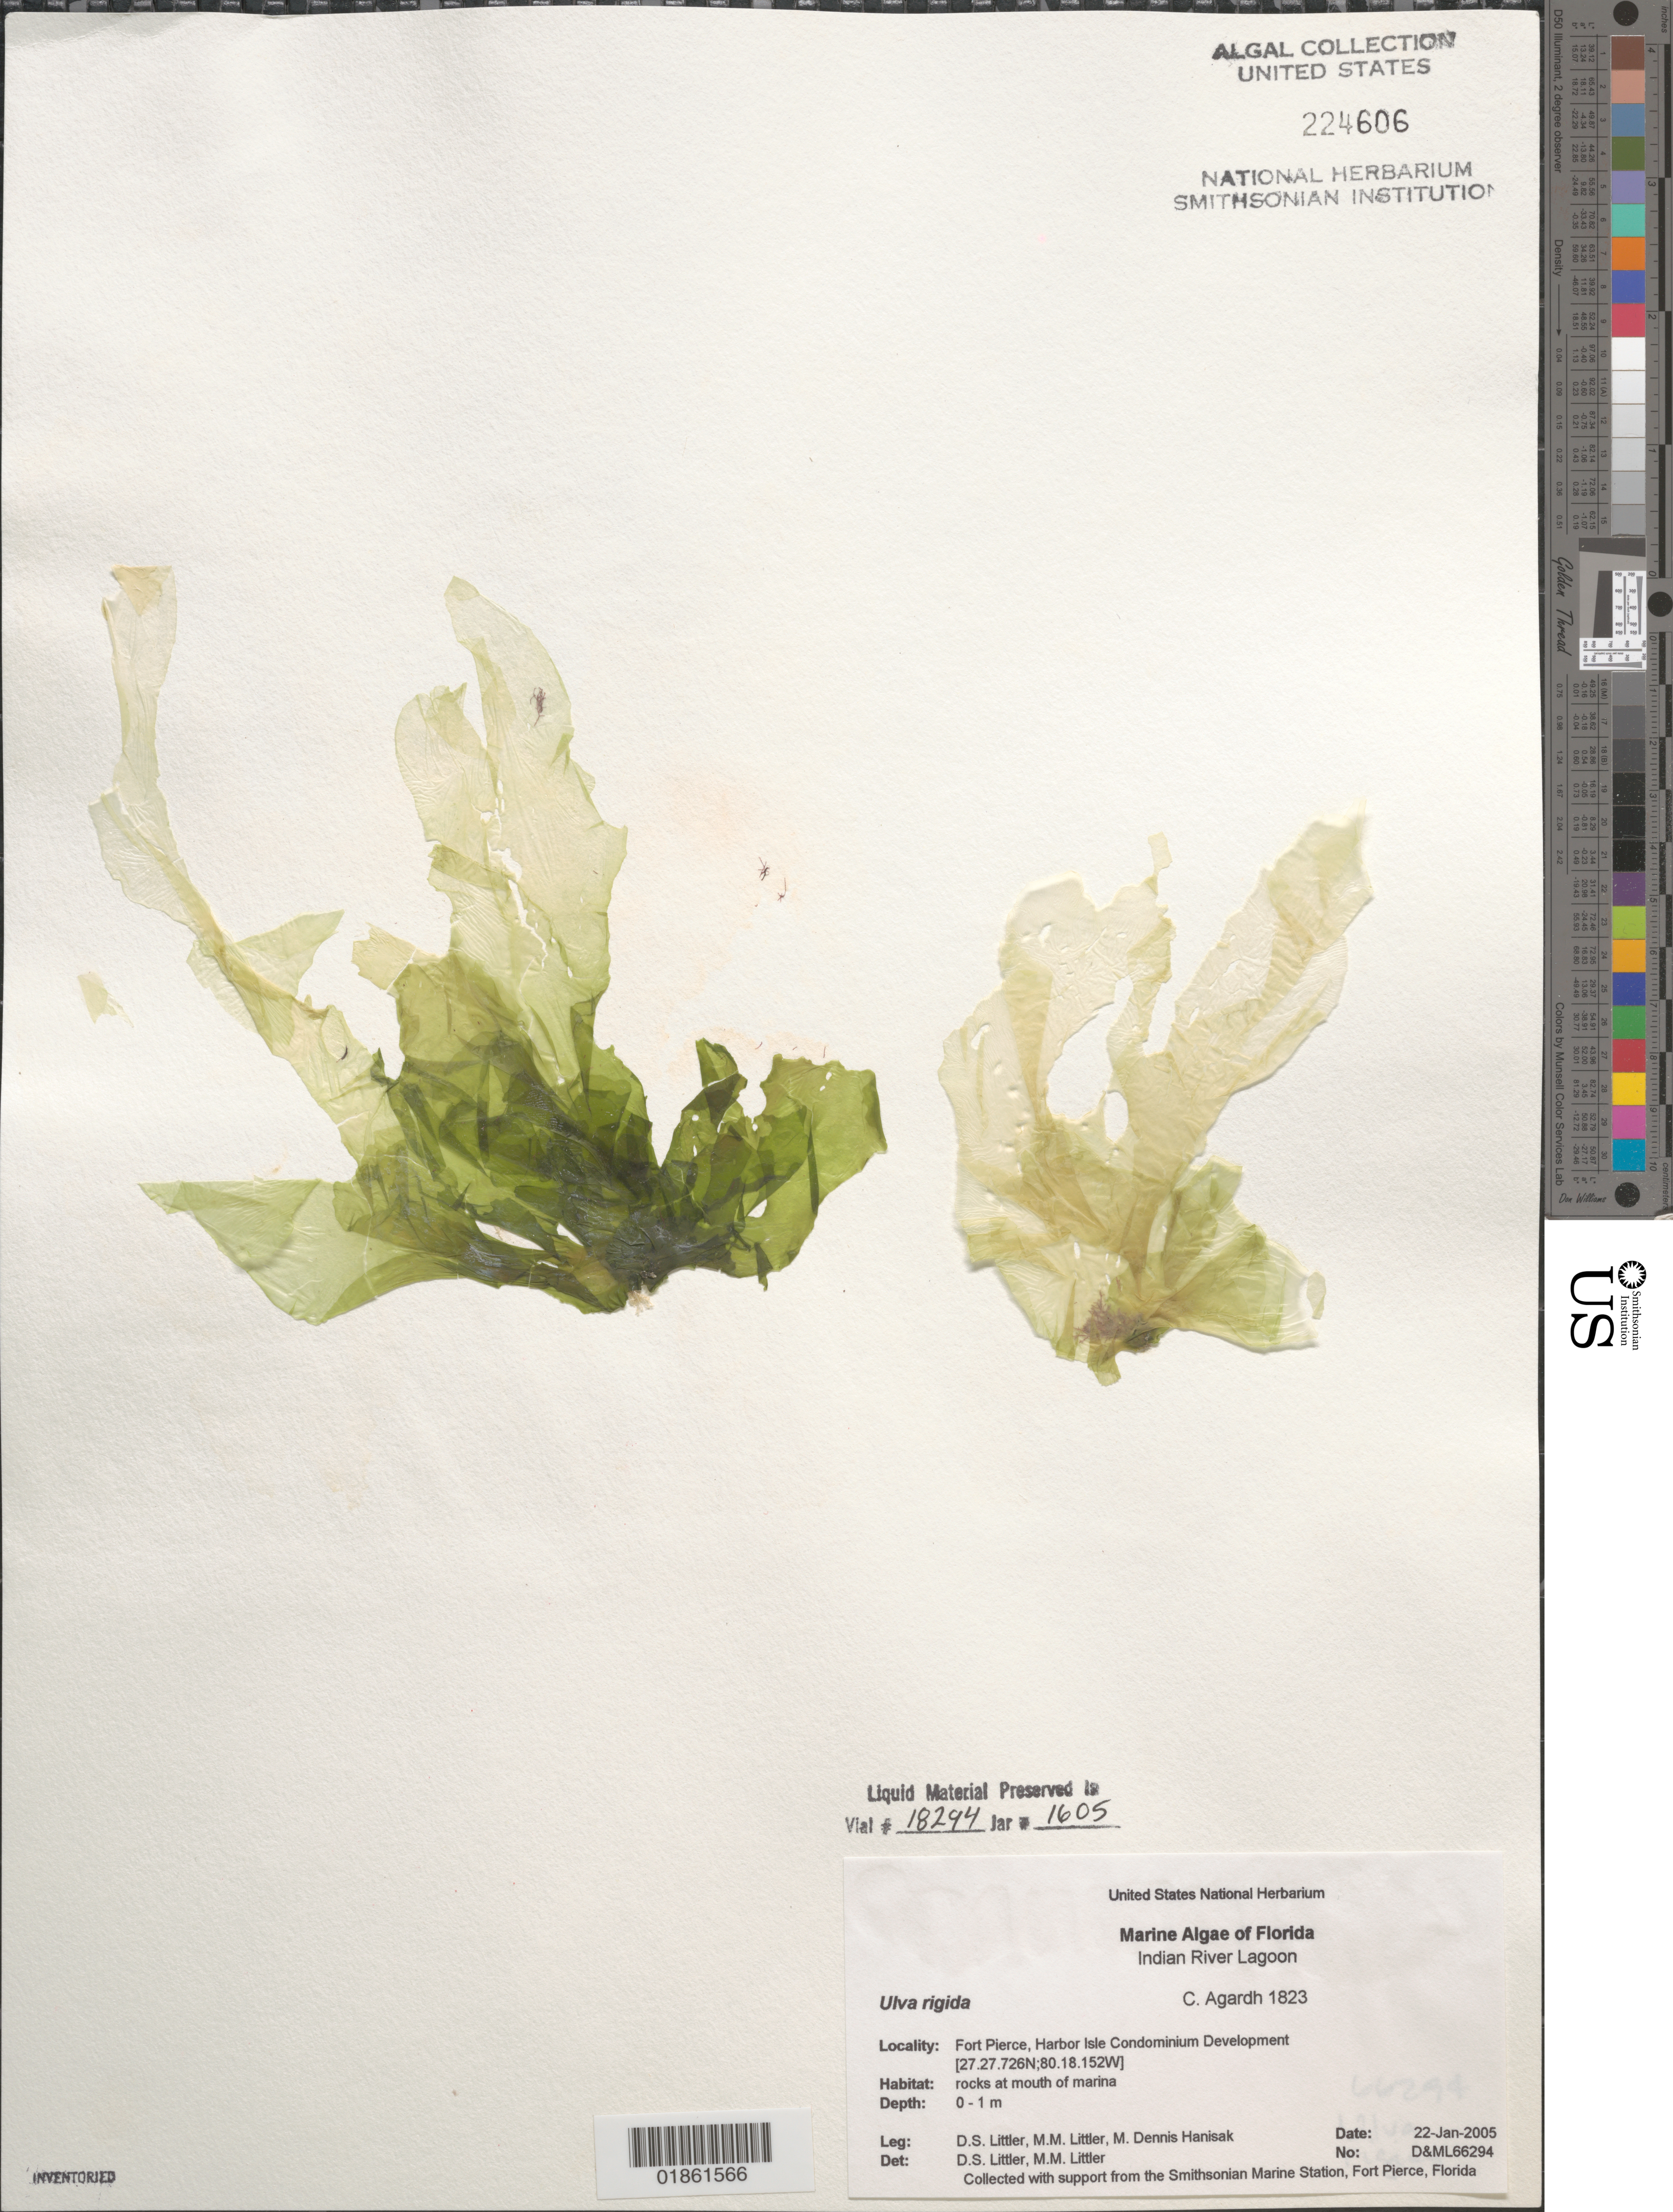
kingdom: Plantae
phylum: Chlorophyta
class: Ulvophyceae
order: Ulvales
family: Ulvaceae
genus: Ulva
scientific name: Ulva rigida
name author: C. Agardh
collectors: D. S. Littler & M. Hanisak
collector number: D&ML66294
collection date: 2005-01-22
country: United States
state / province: Florida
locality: Indian River Lagoon. Fort Pierce, Harbor Isle Condominium Development.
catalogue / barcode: US 224606